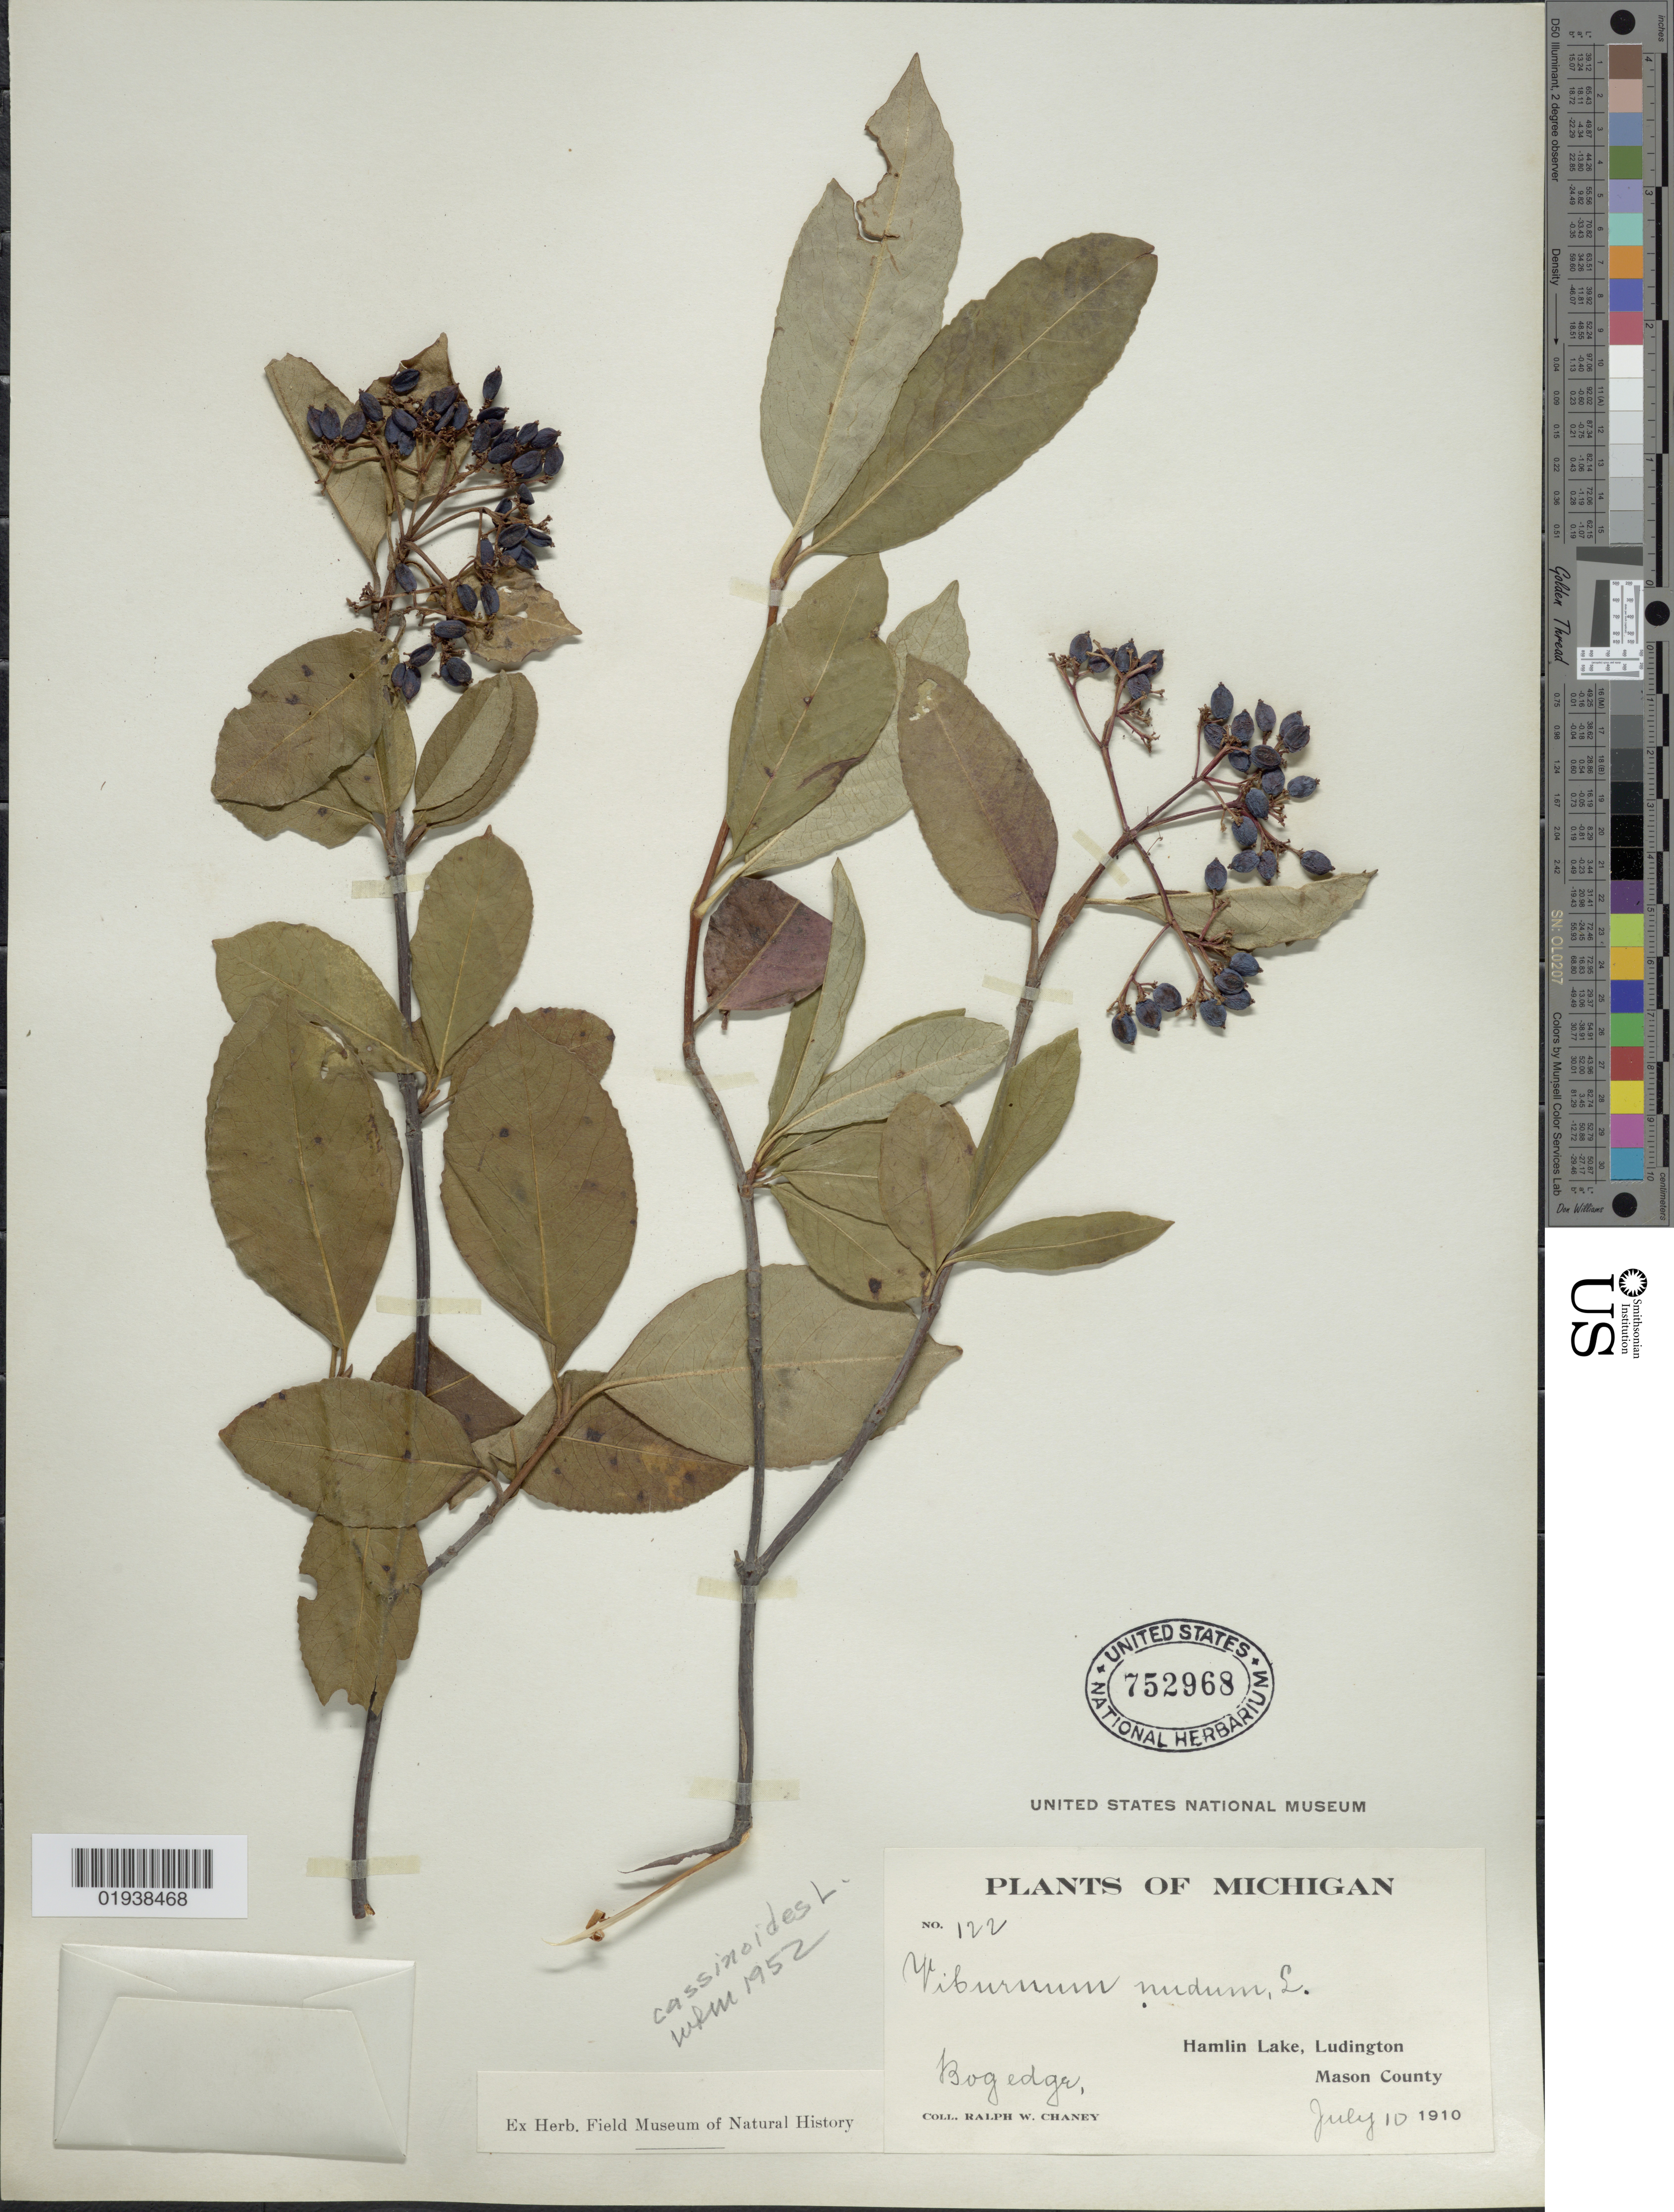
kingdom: Plantae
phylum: Tracheophyta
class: Magnoliopsida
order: Dipsacales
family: Viburnaceae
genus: Viburnum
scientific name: Viburnum cassinoides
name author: L.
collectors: R. Chaney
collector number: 122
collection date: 1910-07-10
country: United States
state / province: Michigan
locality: Hamlin Lake, Ludington. Mason County.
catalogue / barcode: US 752968